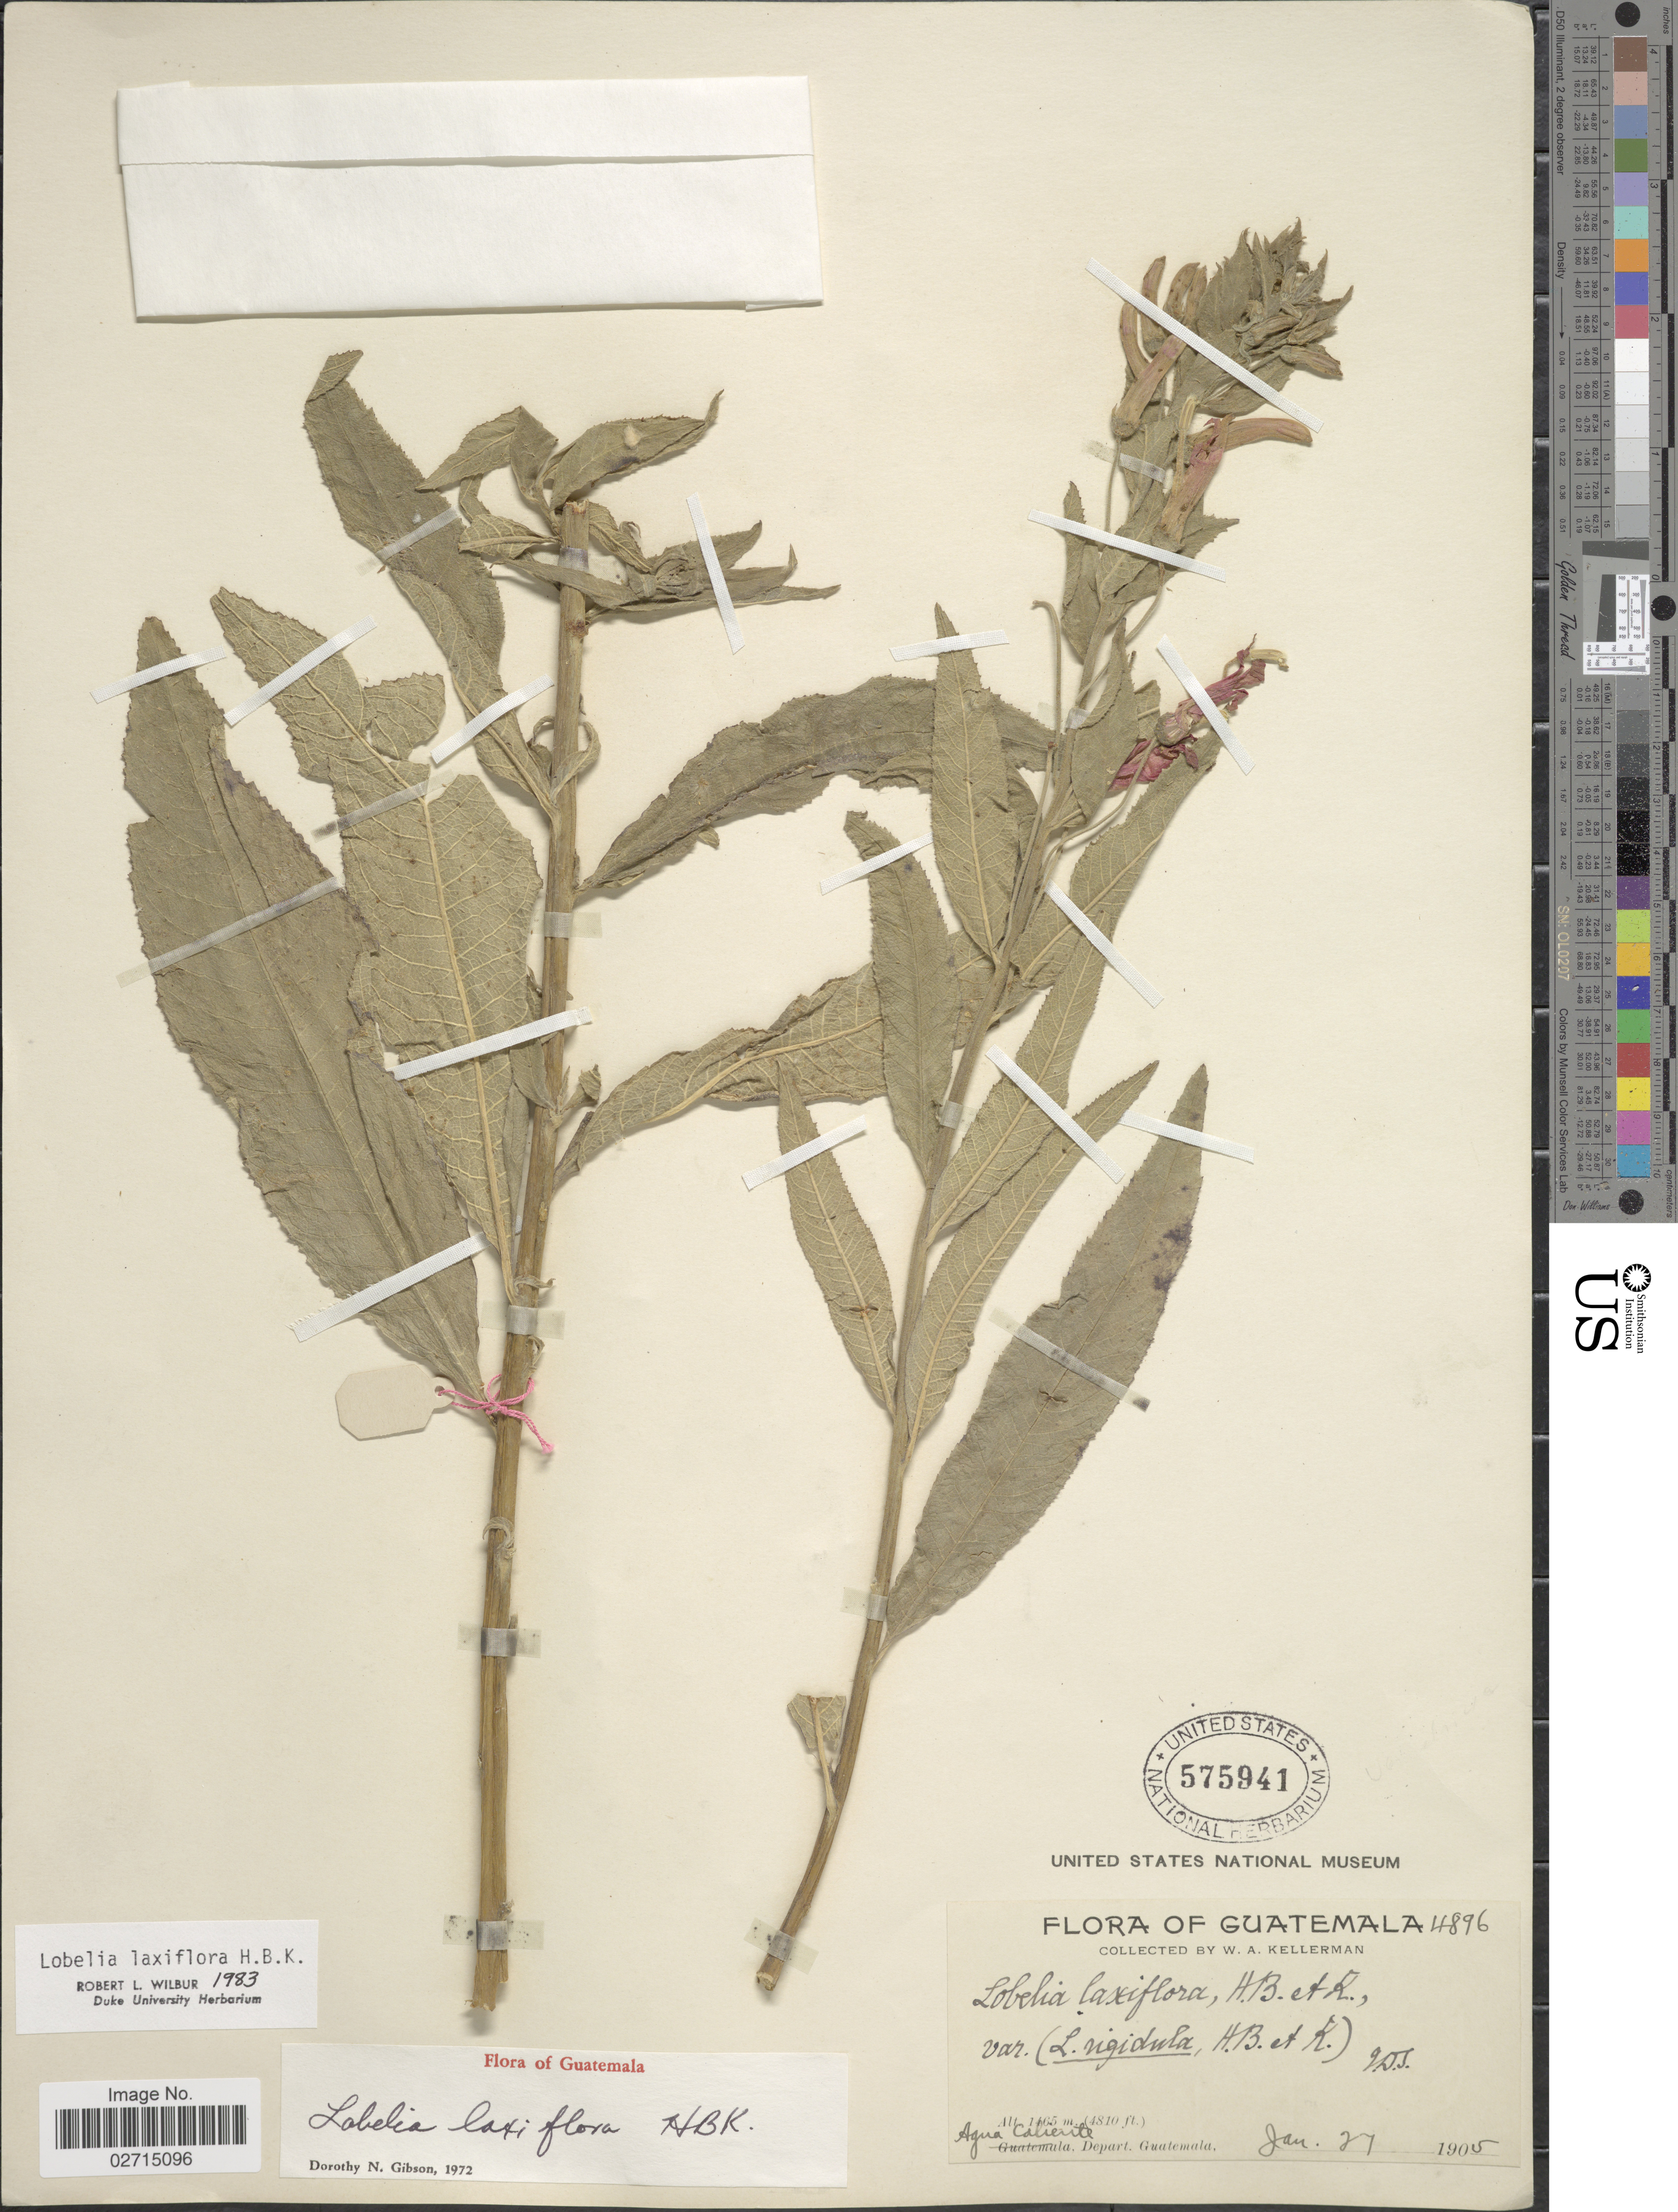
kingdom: Plantae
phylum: Tracheophyta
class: Magnoliopsida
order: Asterales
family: Campanulaceae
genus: Lobelia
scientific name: Lobelia laxiflora subsp. laxiflora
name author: Kunth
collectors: W. Kellerman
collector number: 4896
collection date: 1905-01-27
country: Guatemala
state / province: Guatemala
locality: Agua Caliente, Depart. Guatemala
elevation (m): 1466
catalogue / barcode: US 575941